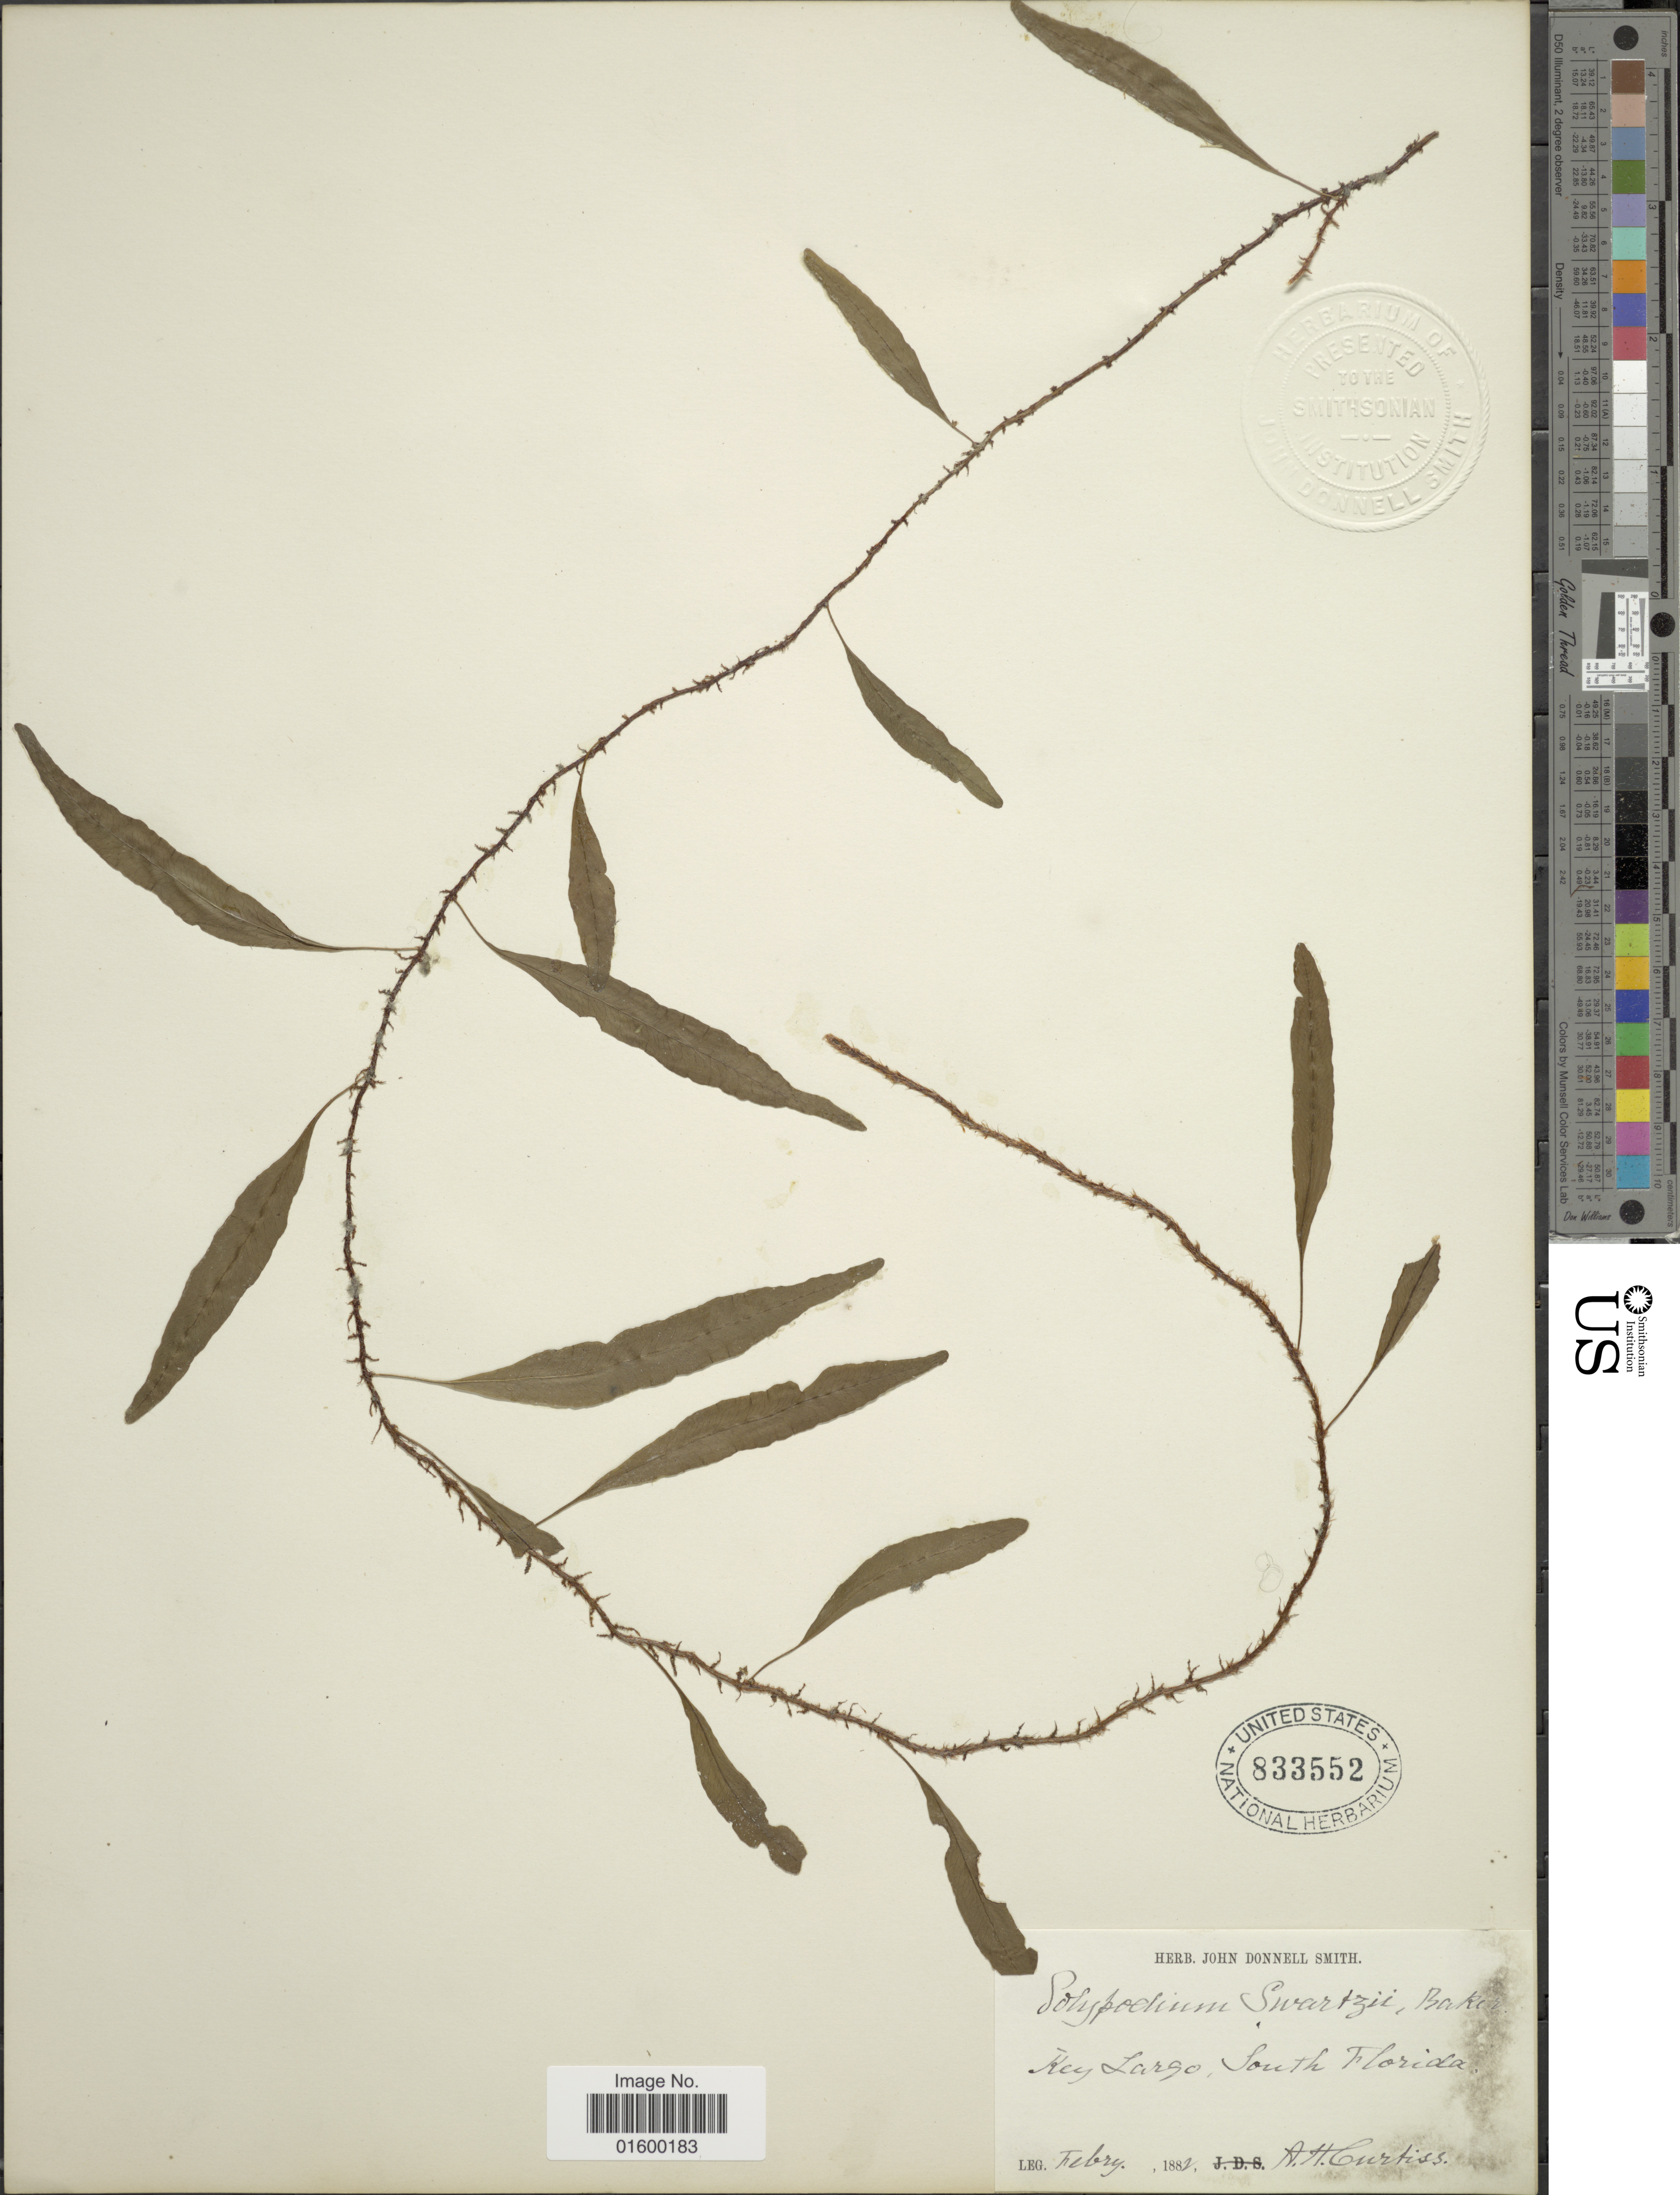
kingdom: Plantae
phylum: Tracheophyta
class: Polypodiopsida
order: Polypodiales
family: Polypodiaceae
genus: Microgramma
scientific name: Microgramma heterophylla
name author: (L.) Wherry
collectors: A. H. Curtiss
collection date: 1882-02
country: United States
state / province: Florida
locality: Key Largo, South Florida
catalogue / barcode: US 833552